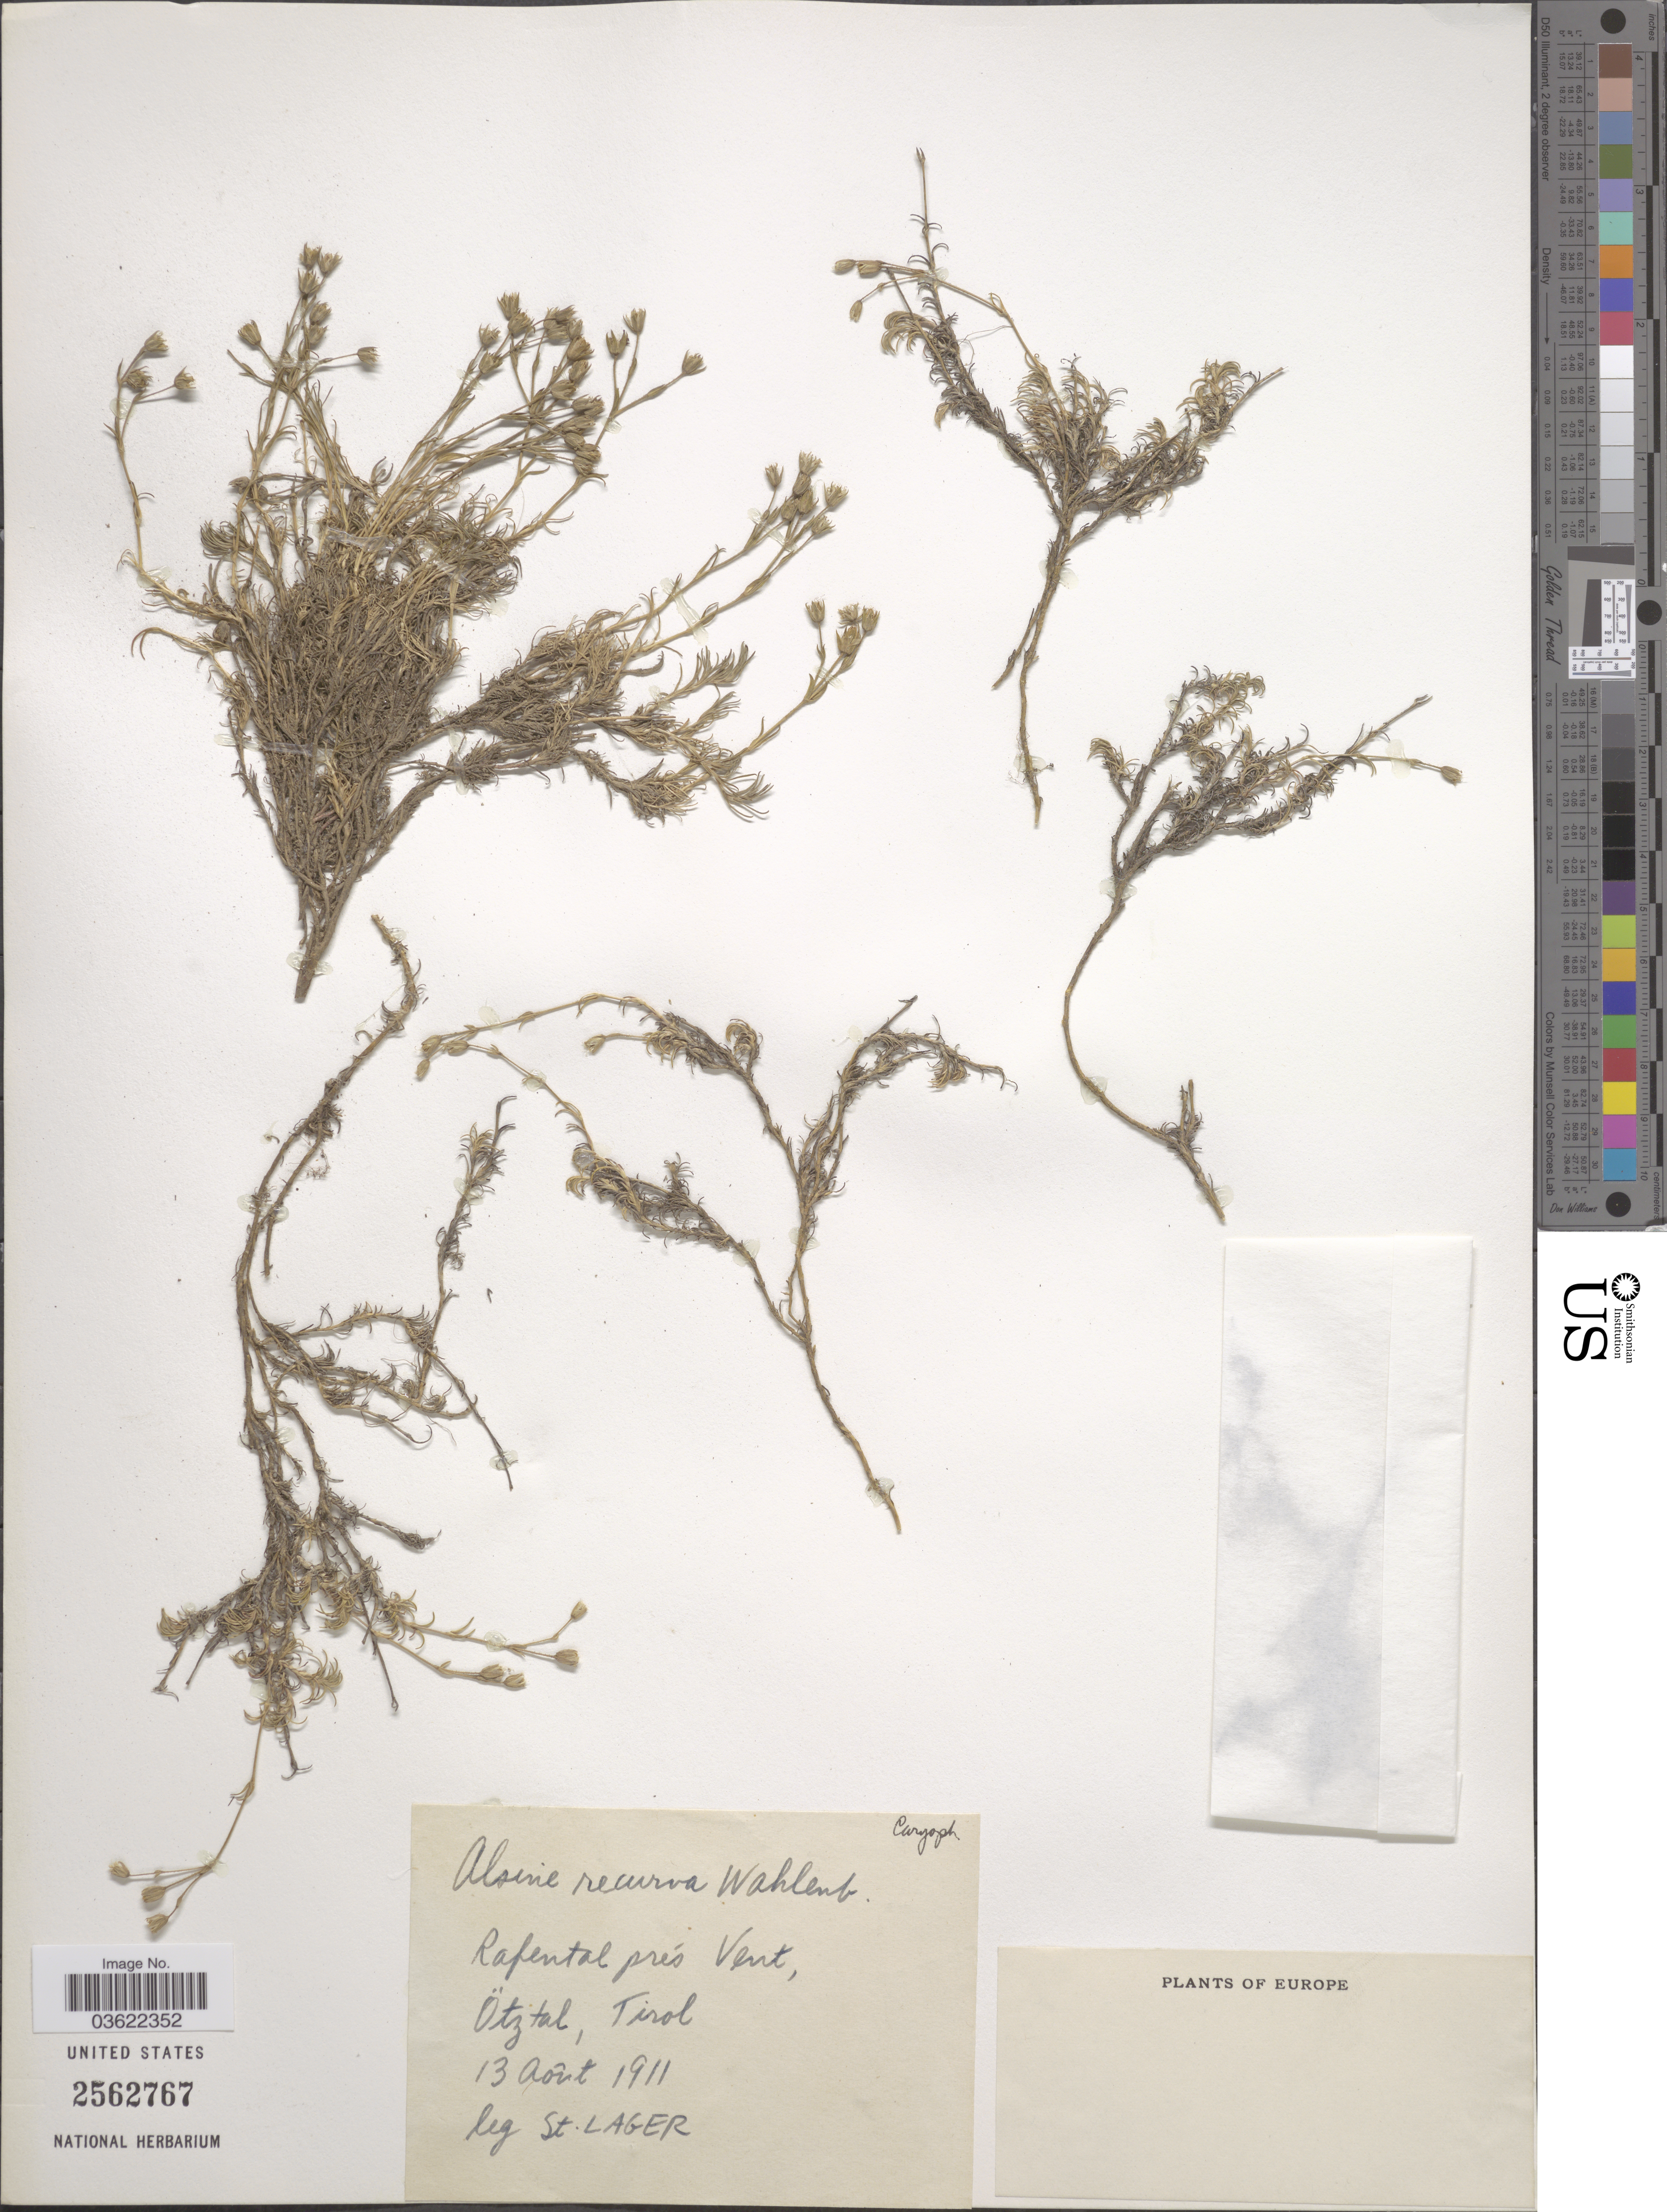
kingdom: Plantae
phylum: Tracheophyta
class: Magnoliopsida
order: Caryophyllales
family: Caryophyllaceae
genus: Arenaria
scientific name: Arenaria recurva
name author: All.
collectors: -. St. Lager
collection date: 1911-08-13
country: Austria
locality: Rafental prés Vent, Ötztal, Tirol. Europe.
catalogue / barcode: US 2562767